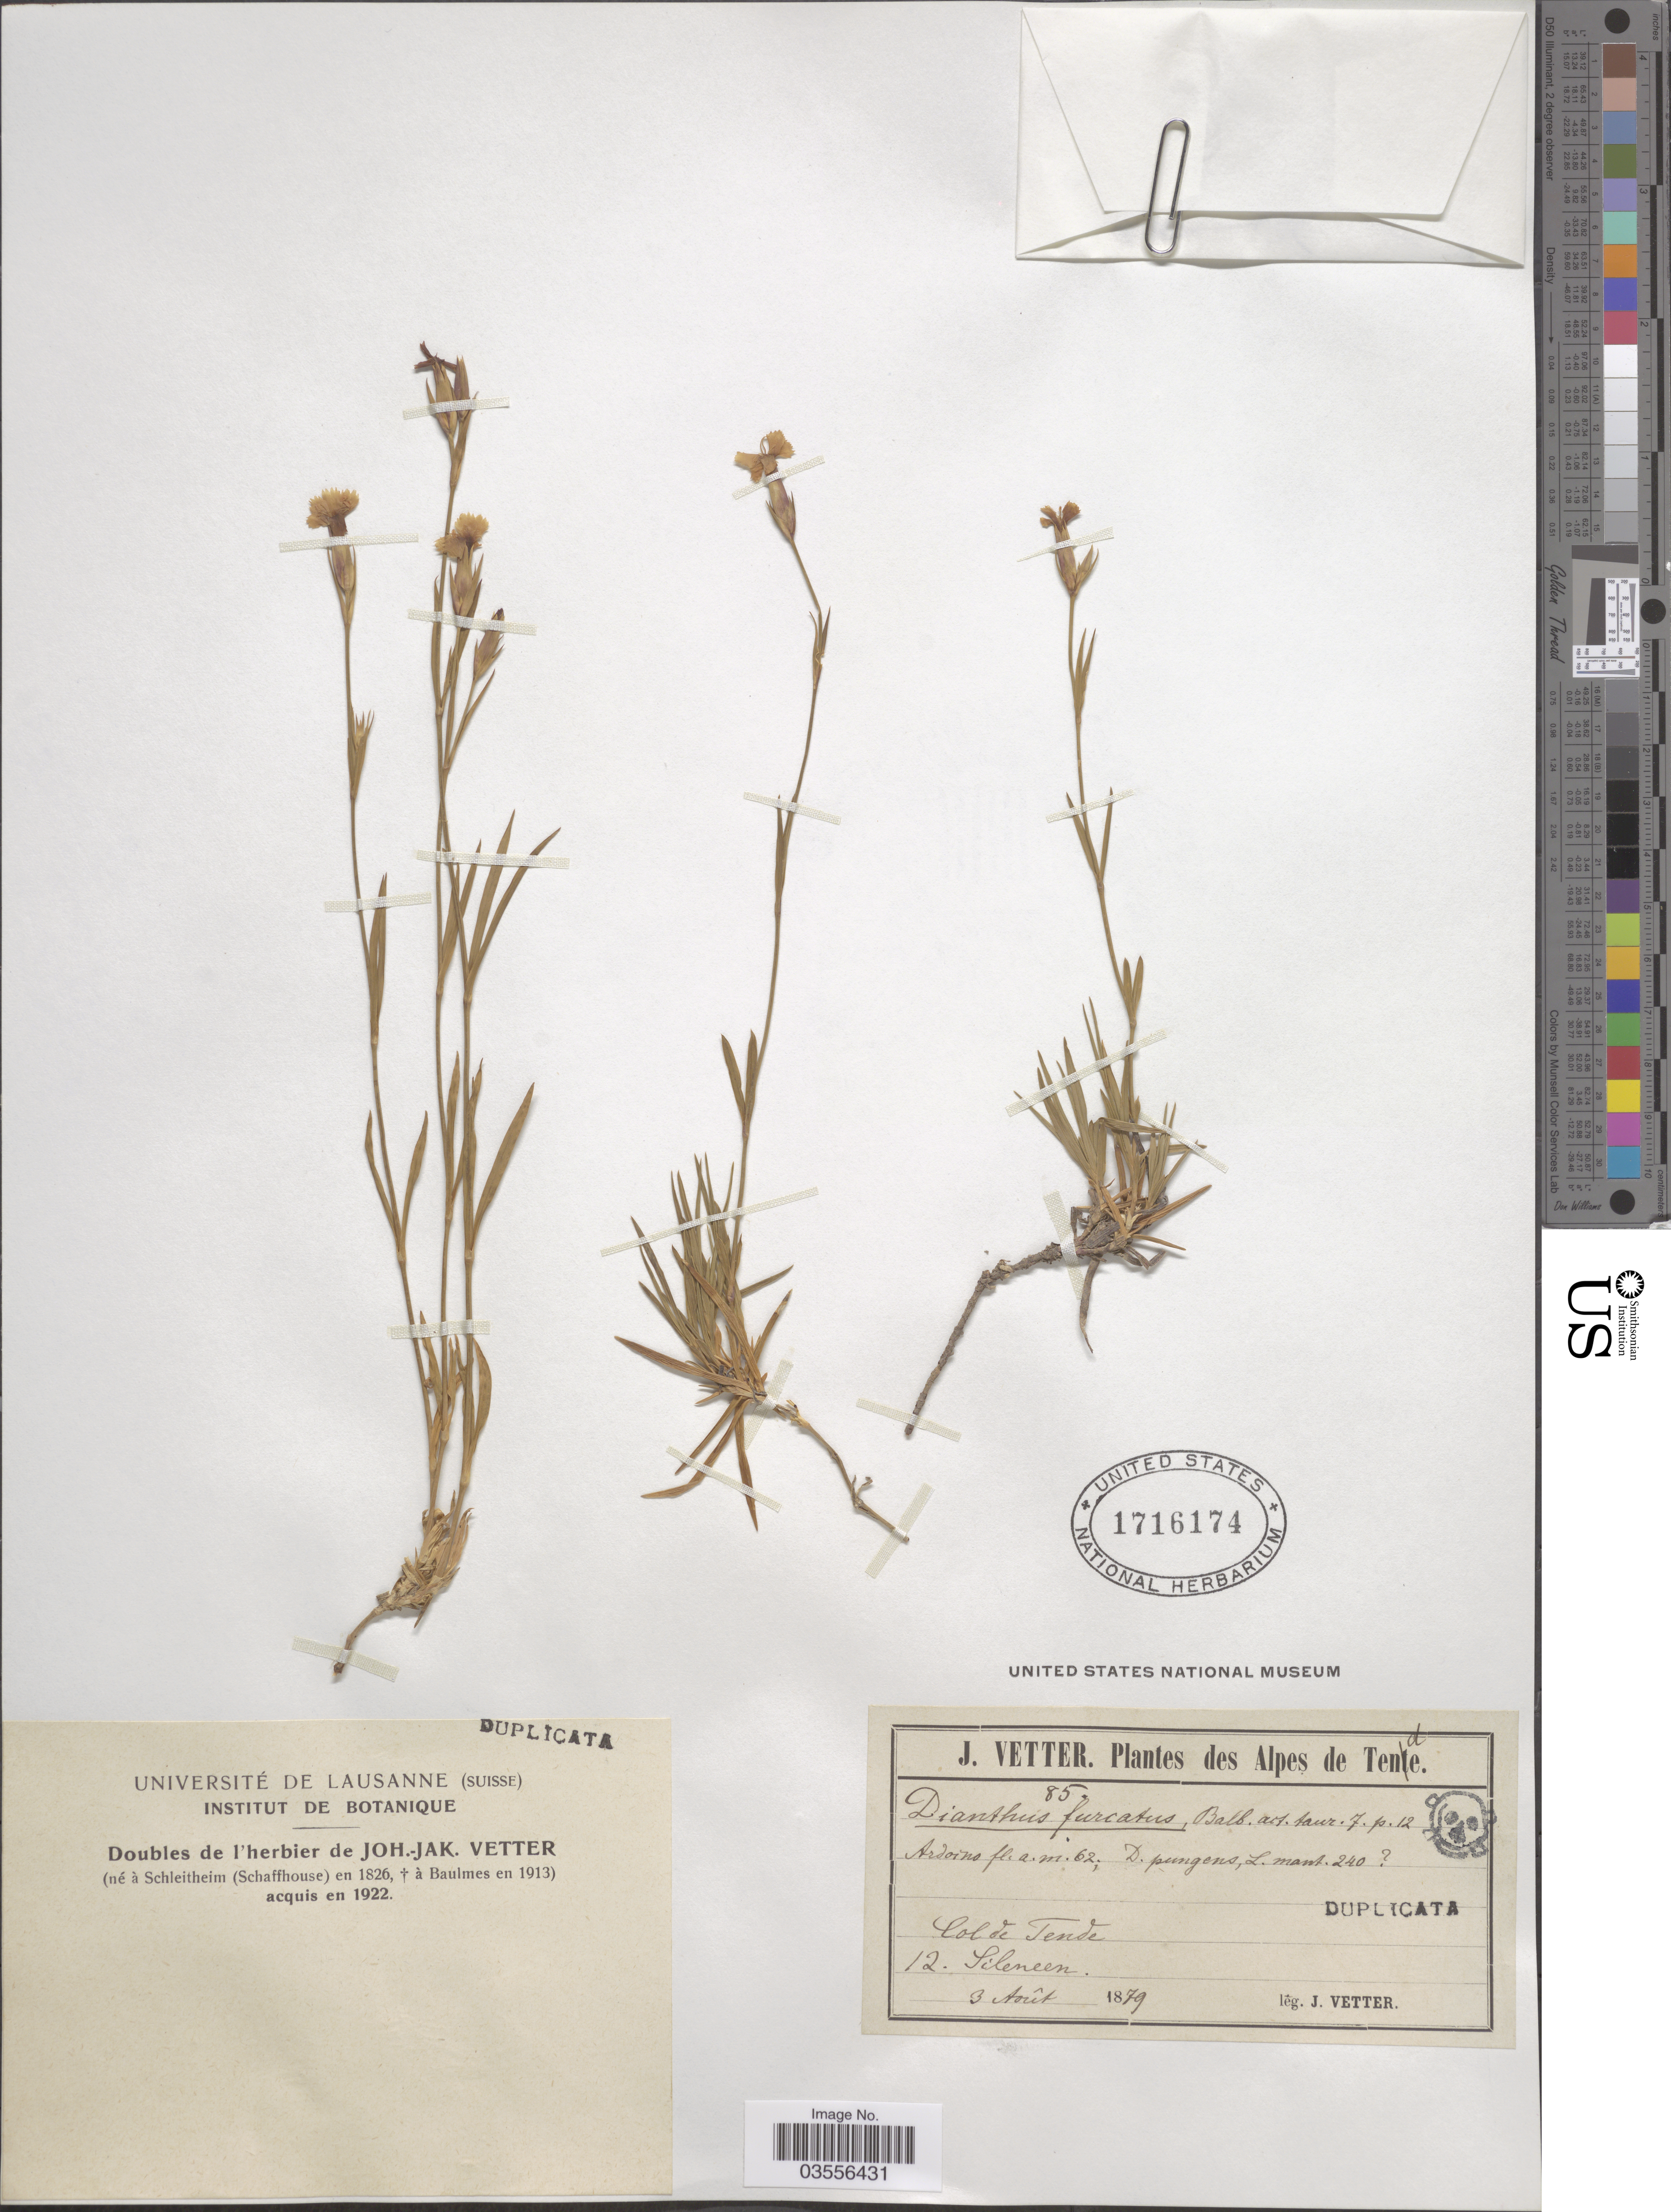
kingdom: Plantae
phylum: Tracheophyta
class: Magnoliopsida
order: Caryophyllales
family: Caryophyllaceae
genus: Dianthus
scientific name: Dianthus furcatus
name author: Balb.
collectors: J. Vetter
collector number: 85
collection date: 1879-08-03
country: France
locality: Alpes de Tende. Col de Tende. 12. Sileneen.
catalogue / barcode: US 1716174